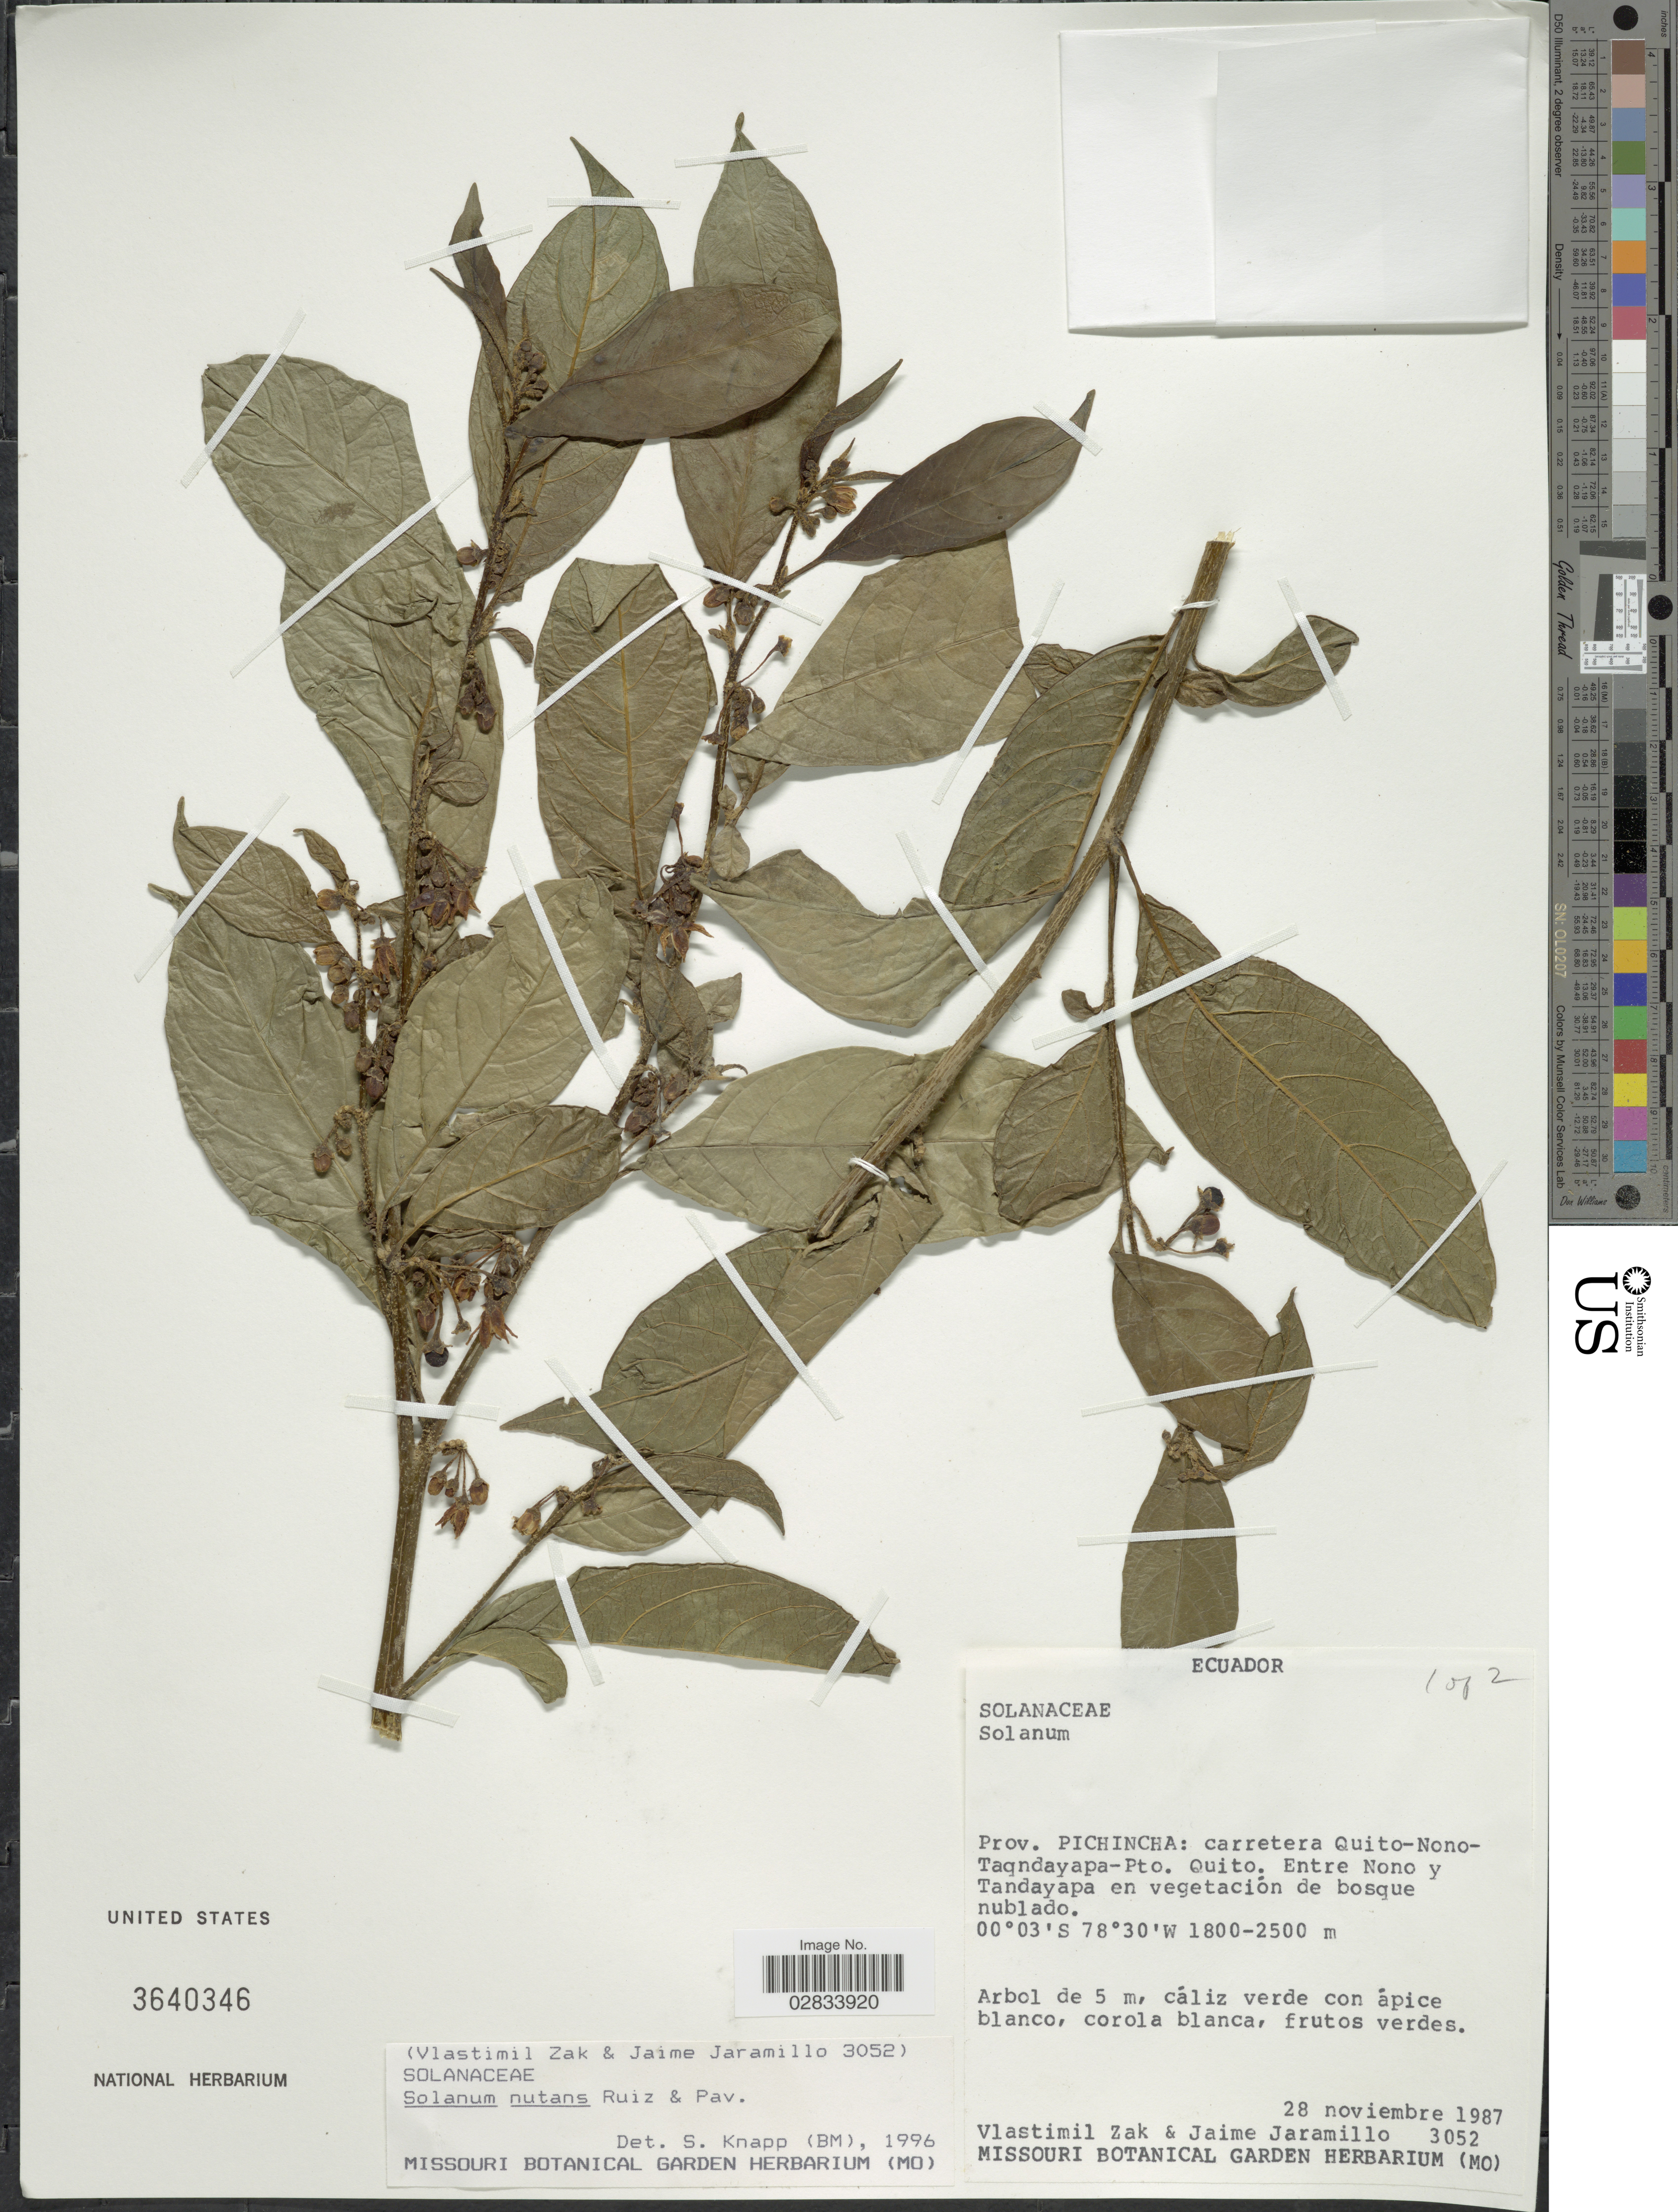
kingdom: Plantae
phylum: Tracheophyta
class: Magnoliopsida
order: Solanales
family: Solanaceae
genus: Solanum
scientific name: Solanum nutans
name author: Ruiz & Pav.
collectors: V. Zak & J. Jaramillo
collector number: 3052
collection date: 1987-11-28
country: Ecuador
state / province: Pichincha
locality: Prov. Pichincha: carretera Quito-Nono-Taqndayapa-Pto. Quito, Entre Nono y Tandayapa.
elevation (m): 1800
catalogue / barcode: US 3640346